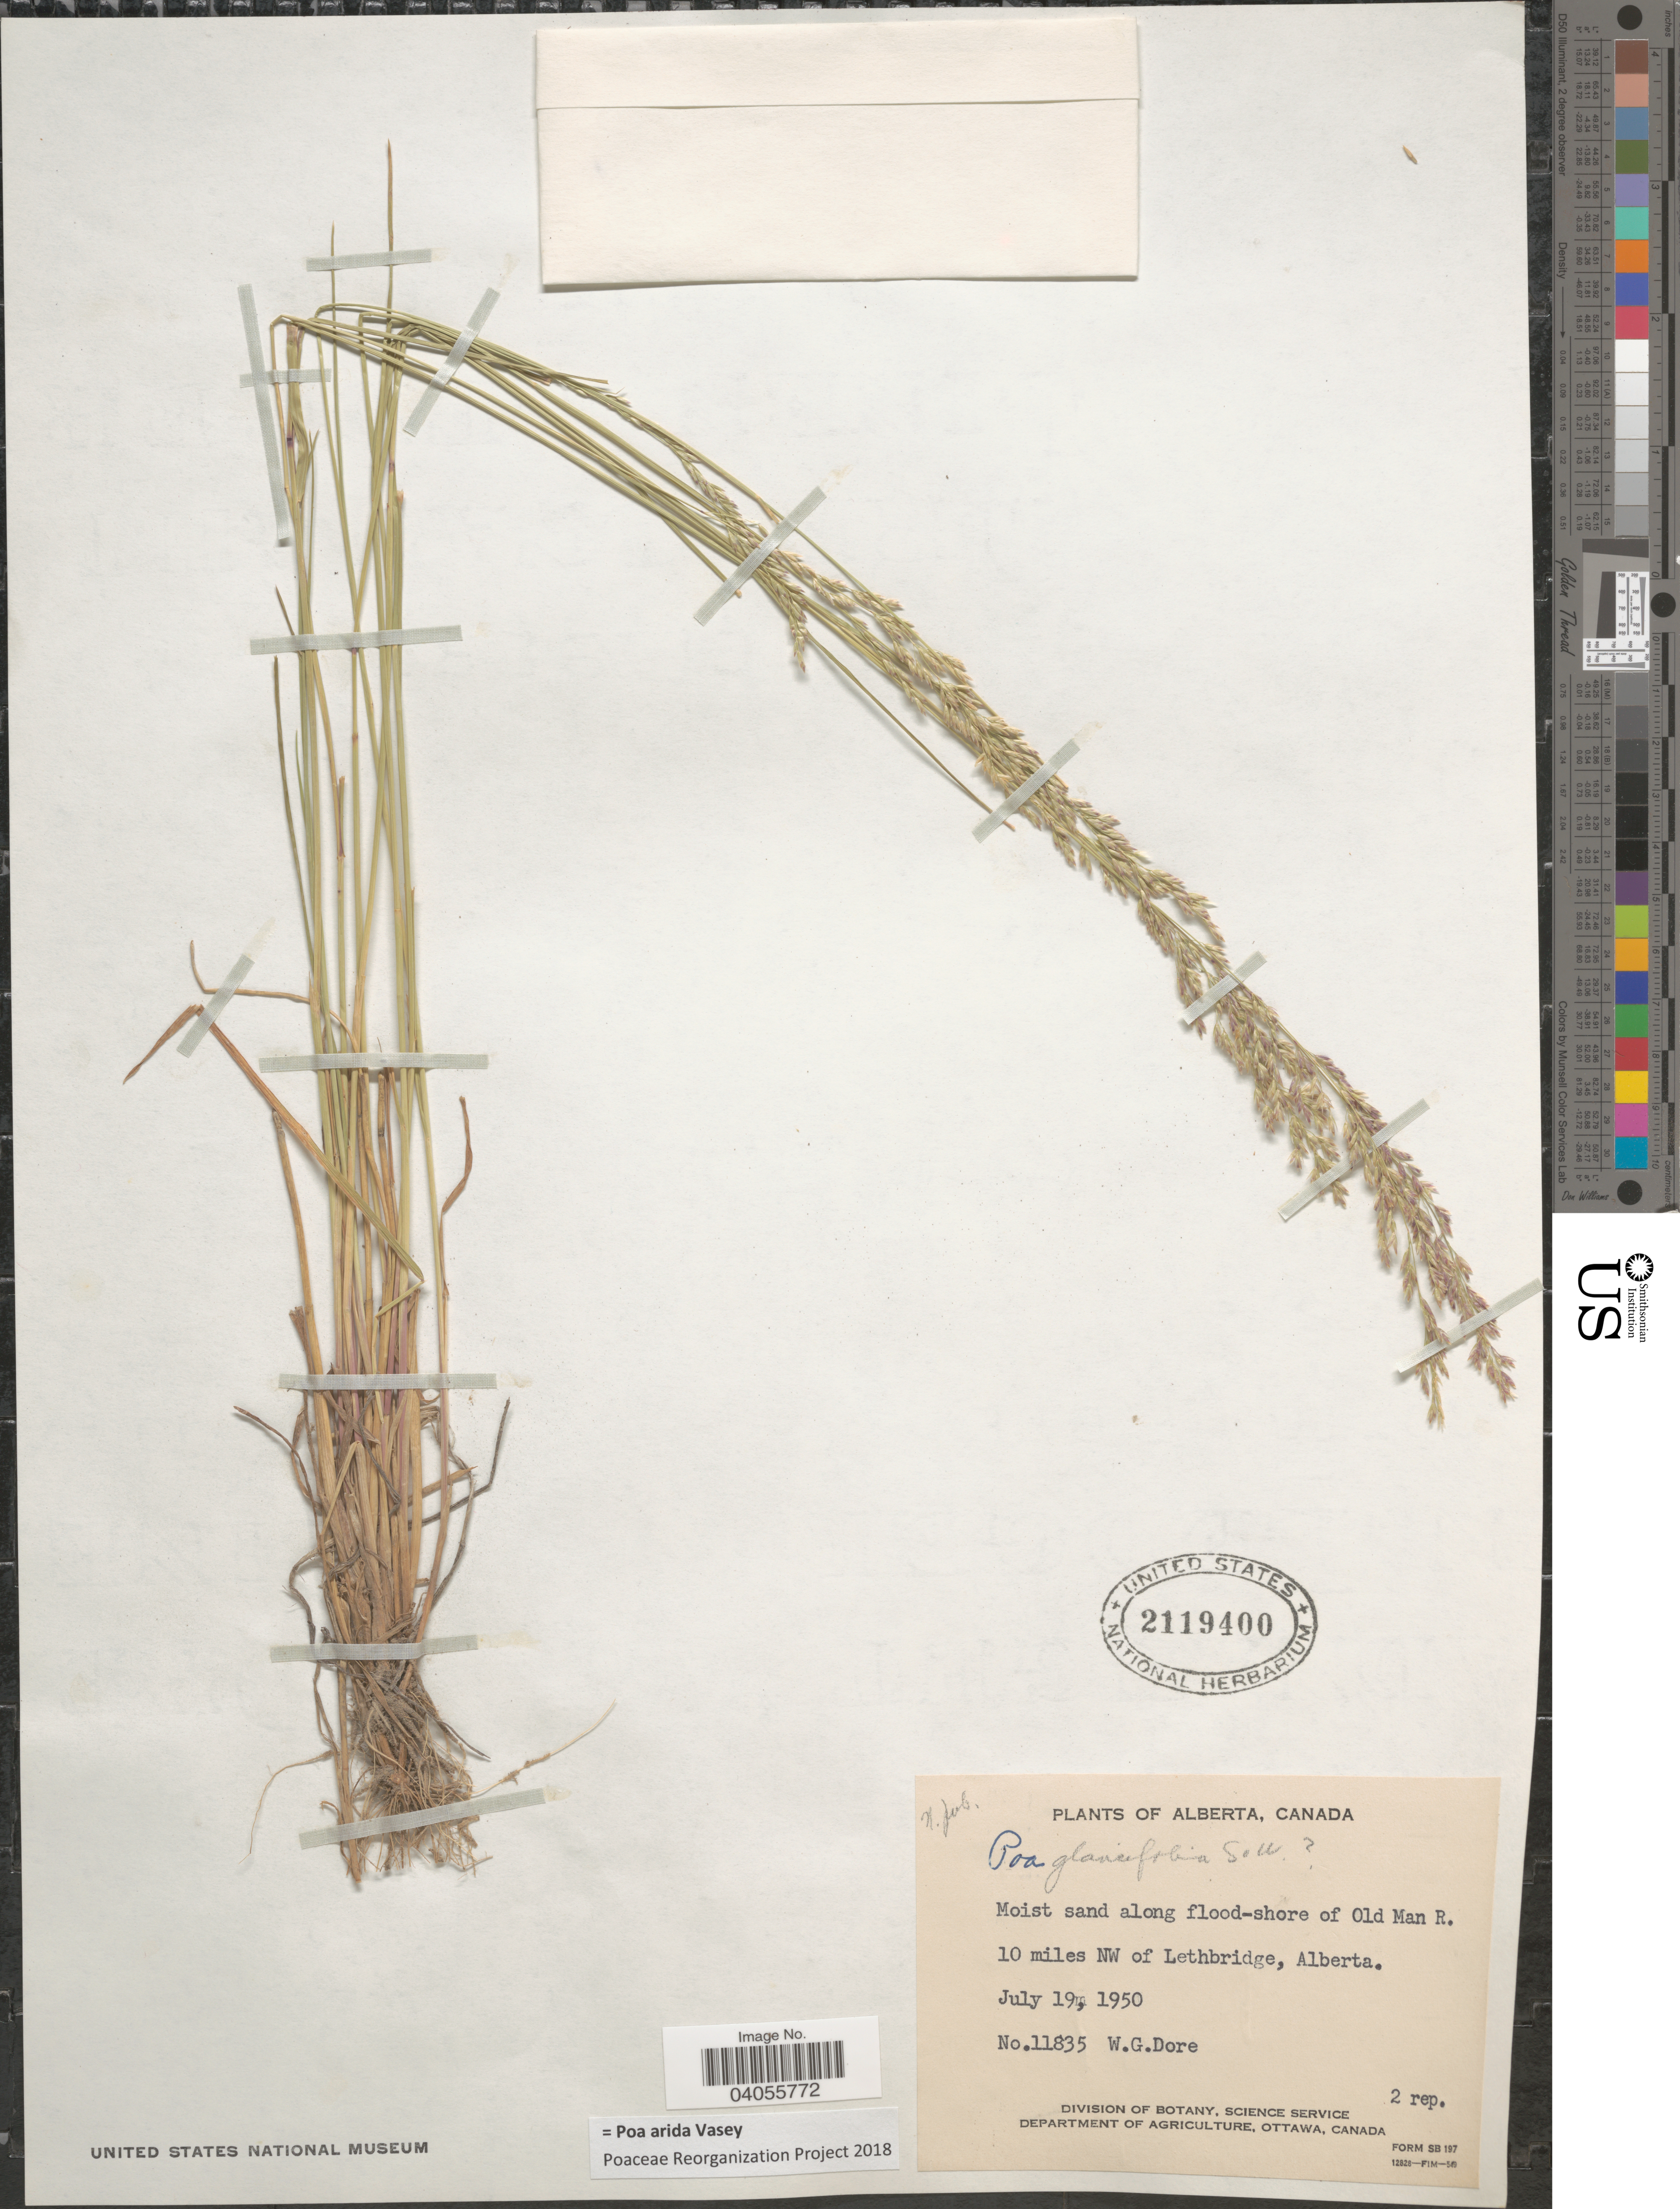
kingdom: Plantae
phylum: Tracheophyta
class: Liliopsida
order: Poales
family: Poaceae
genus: Poa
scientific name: Poa arida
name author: Vasey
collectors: W. Dore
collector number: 11835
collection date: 1950-07-19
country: Canada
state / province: Alberta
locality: Moist sand along flood-shore of Old Man R. 10 miles NW of Lethbridge.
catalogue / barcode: US 2119400